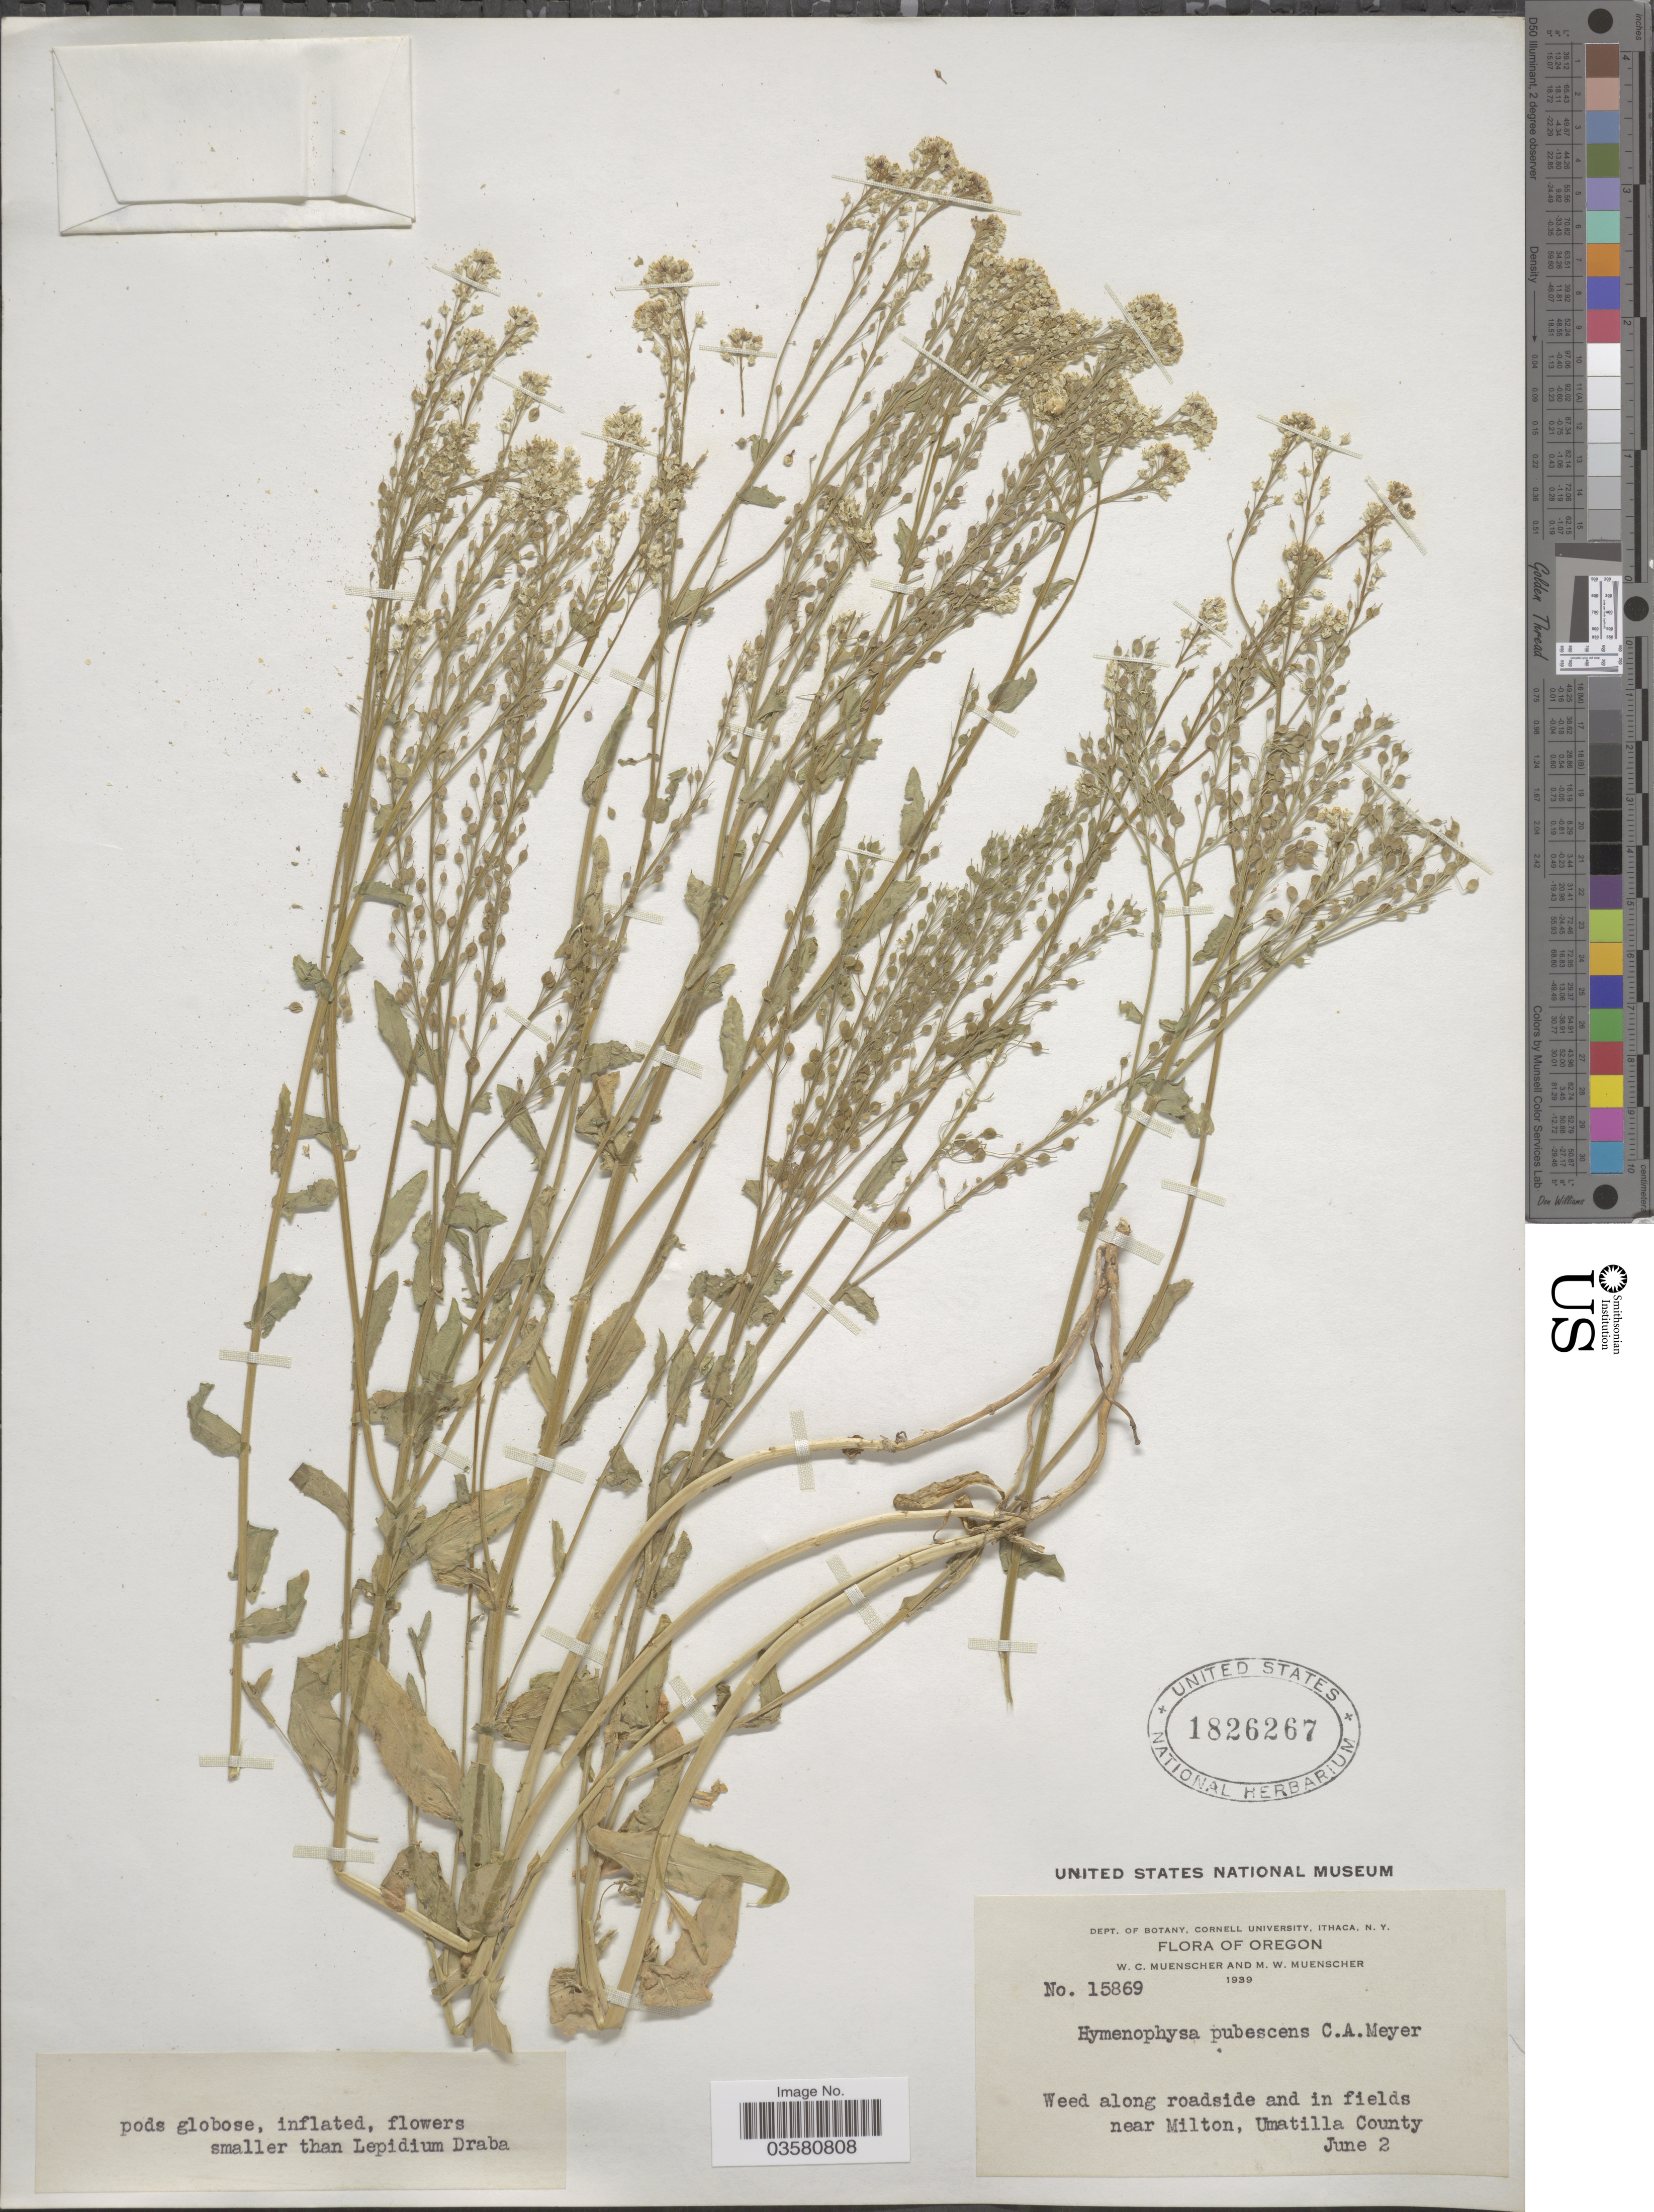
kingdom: Plantae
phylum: Tracheophyta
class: Magnoliopsida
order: Brassicales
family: Brassicaceae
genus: Lepidium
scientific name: Lepidium appelianum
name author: Al-Shehbaz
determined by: Strong, M. T., (US), Smithsonian Institution - National Museum of Natural History (UNITED STATES)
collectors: W. Muenscher & M. Muenscher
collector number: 15869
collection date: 1939-06-02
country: United States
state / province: Oregon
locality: Weed along roadside and in fields near Milton, Umatilla County.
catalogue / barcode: US 1826267